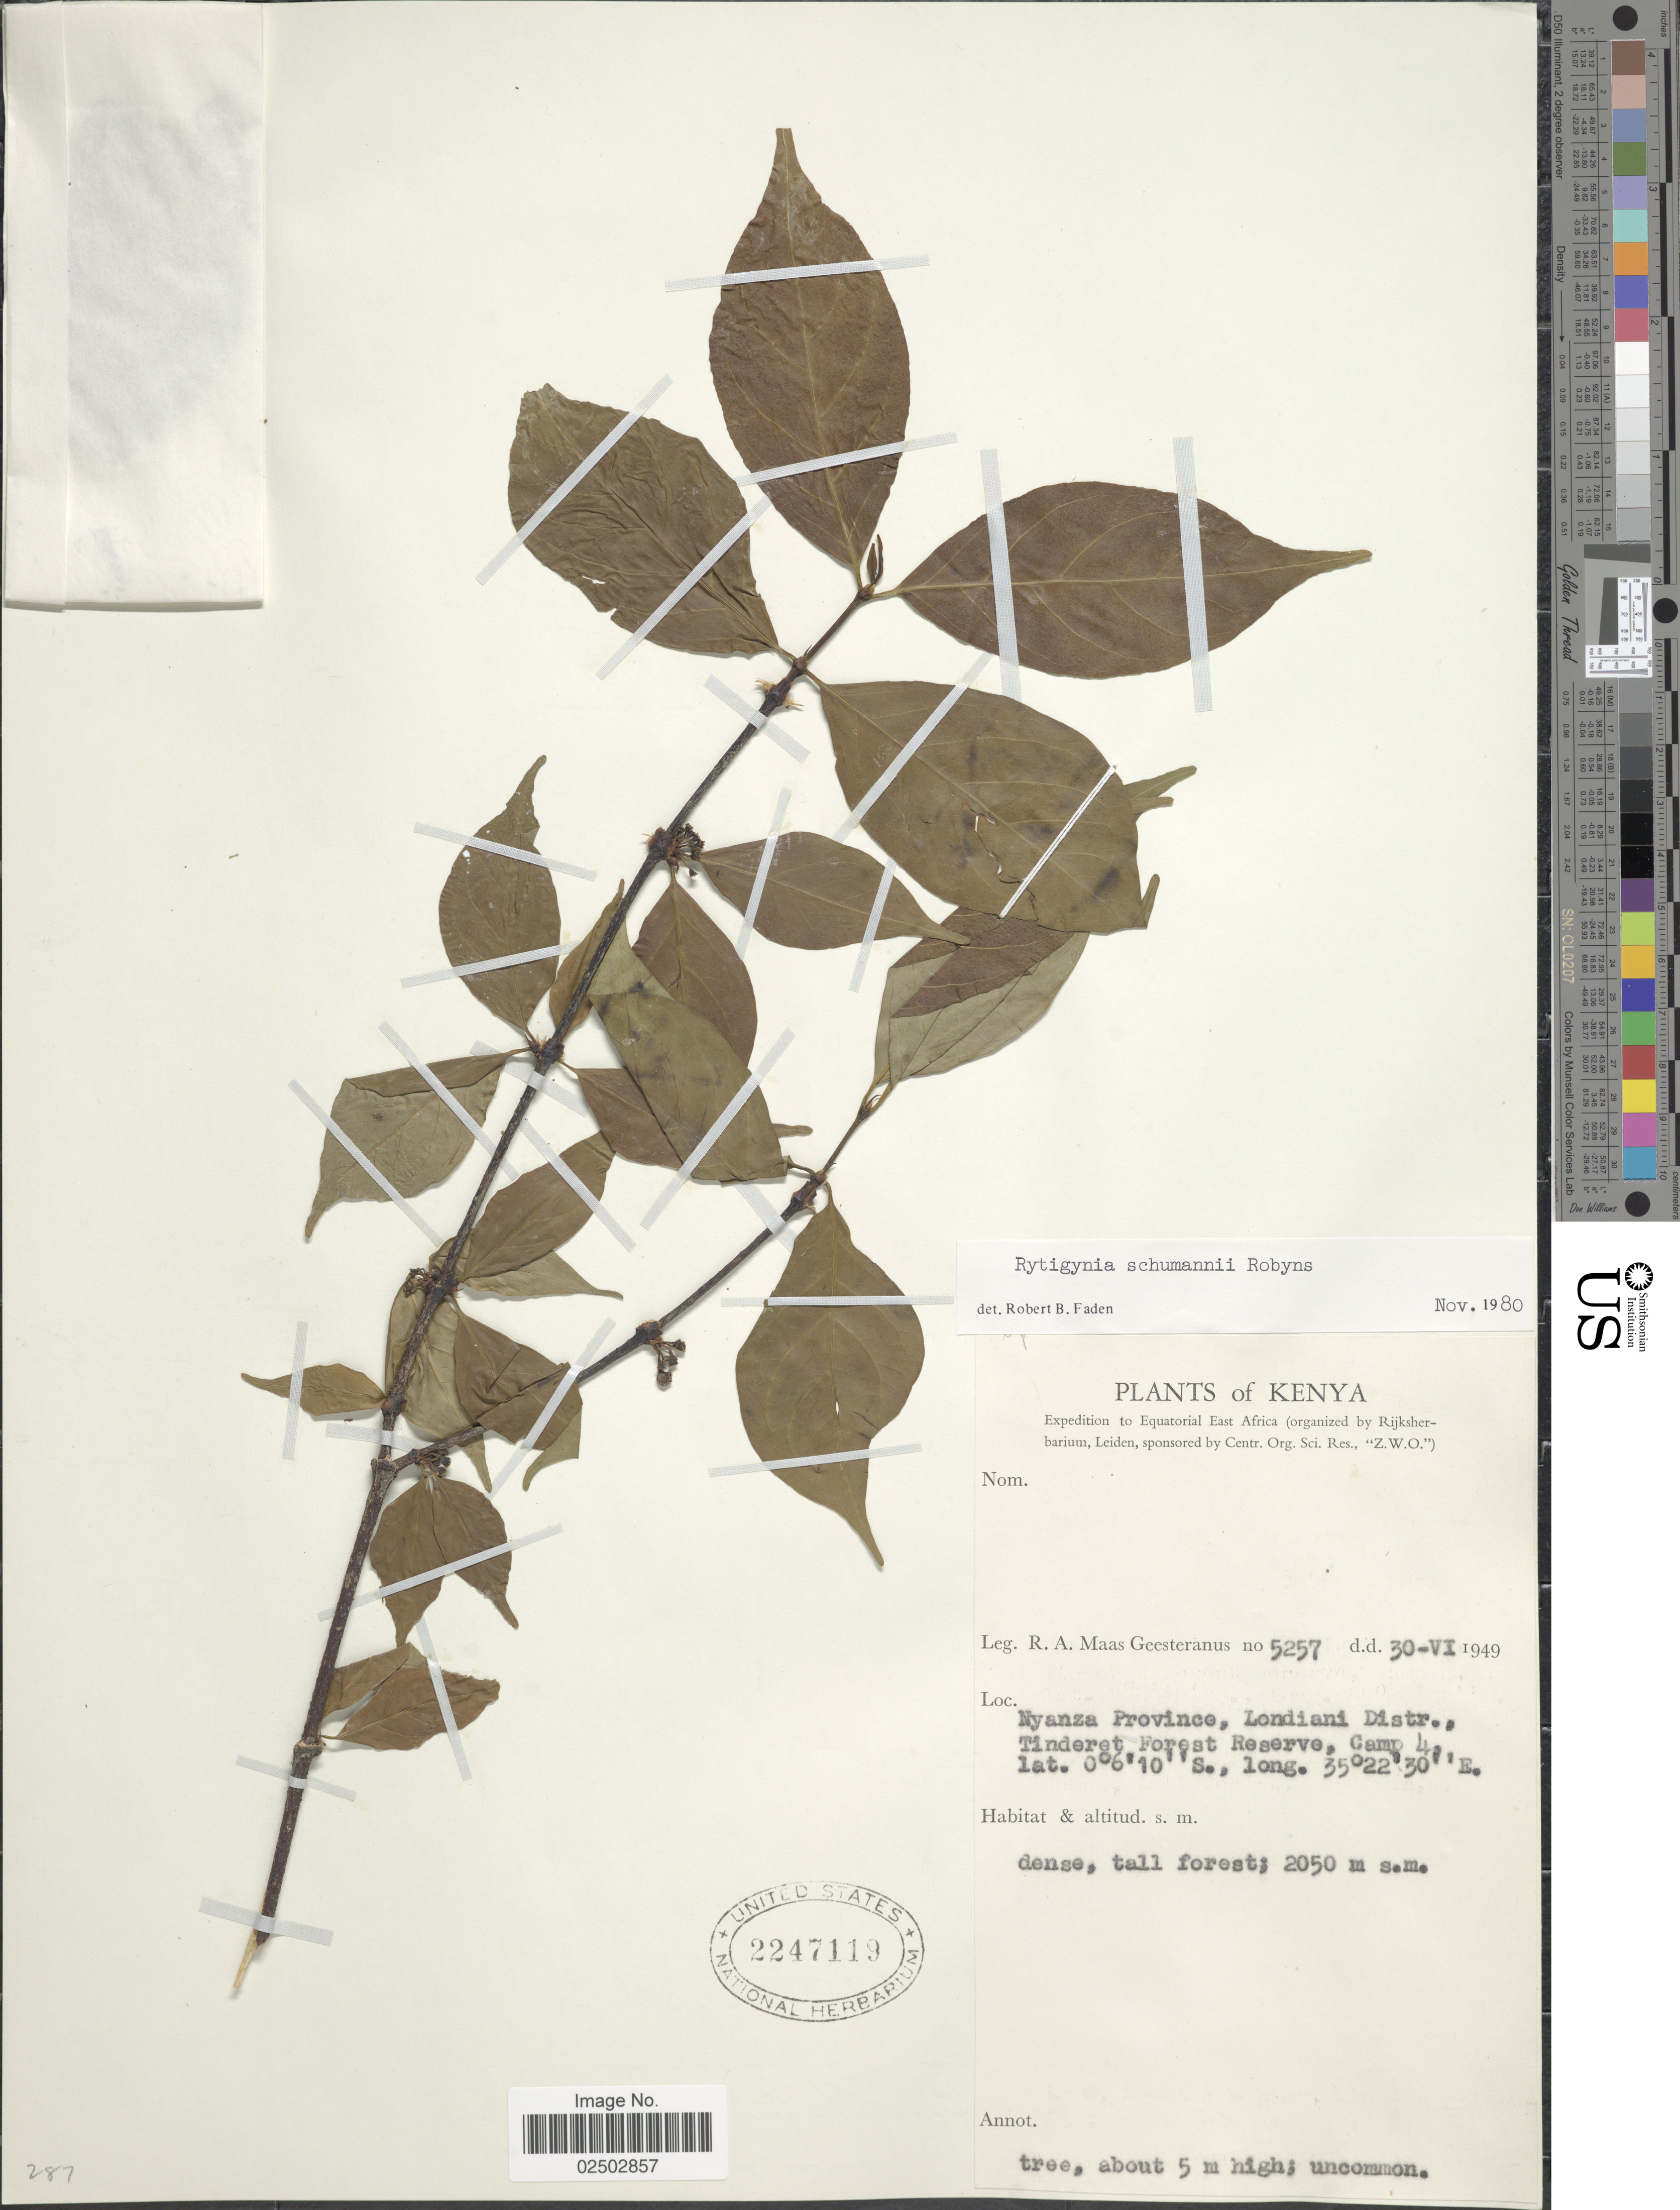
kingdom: Plantae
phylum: Tracheophyta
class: Magnoliopsida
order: Gentianales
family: Rubiaceae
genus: Rytigynia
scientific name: Rytigynia schumannii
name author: Robyns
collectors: R. A. Maas Geesteranus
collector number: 5257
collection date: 1949-06-30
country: Kenya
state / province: Kericho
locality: Nyanza Province, Londiani Distr., Tinderet Forest Reserve, Camp 4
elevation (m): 2050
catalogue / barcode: US 2247119